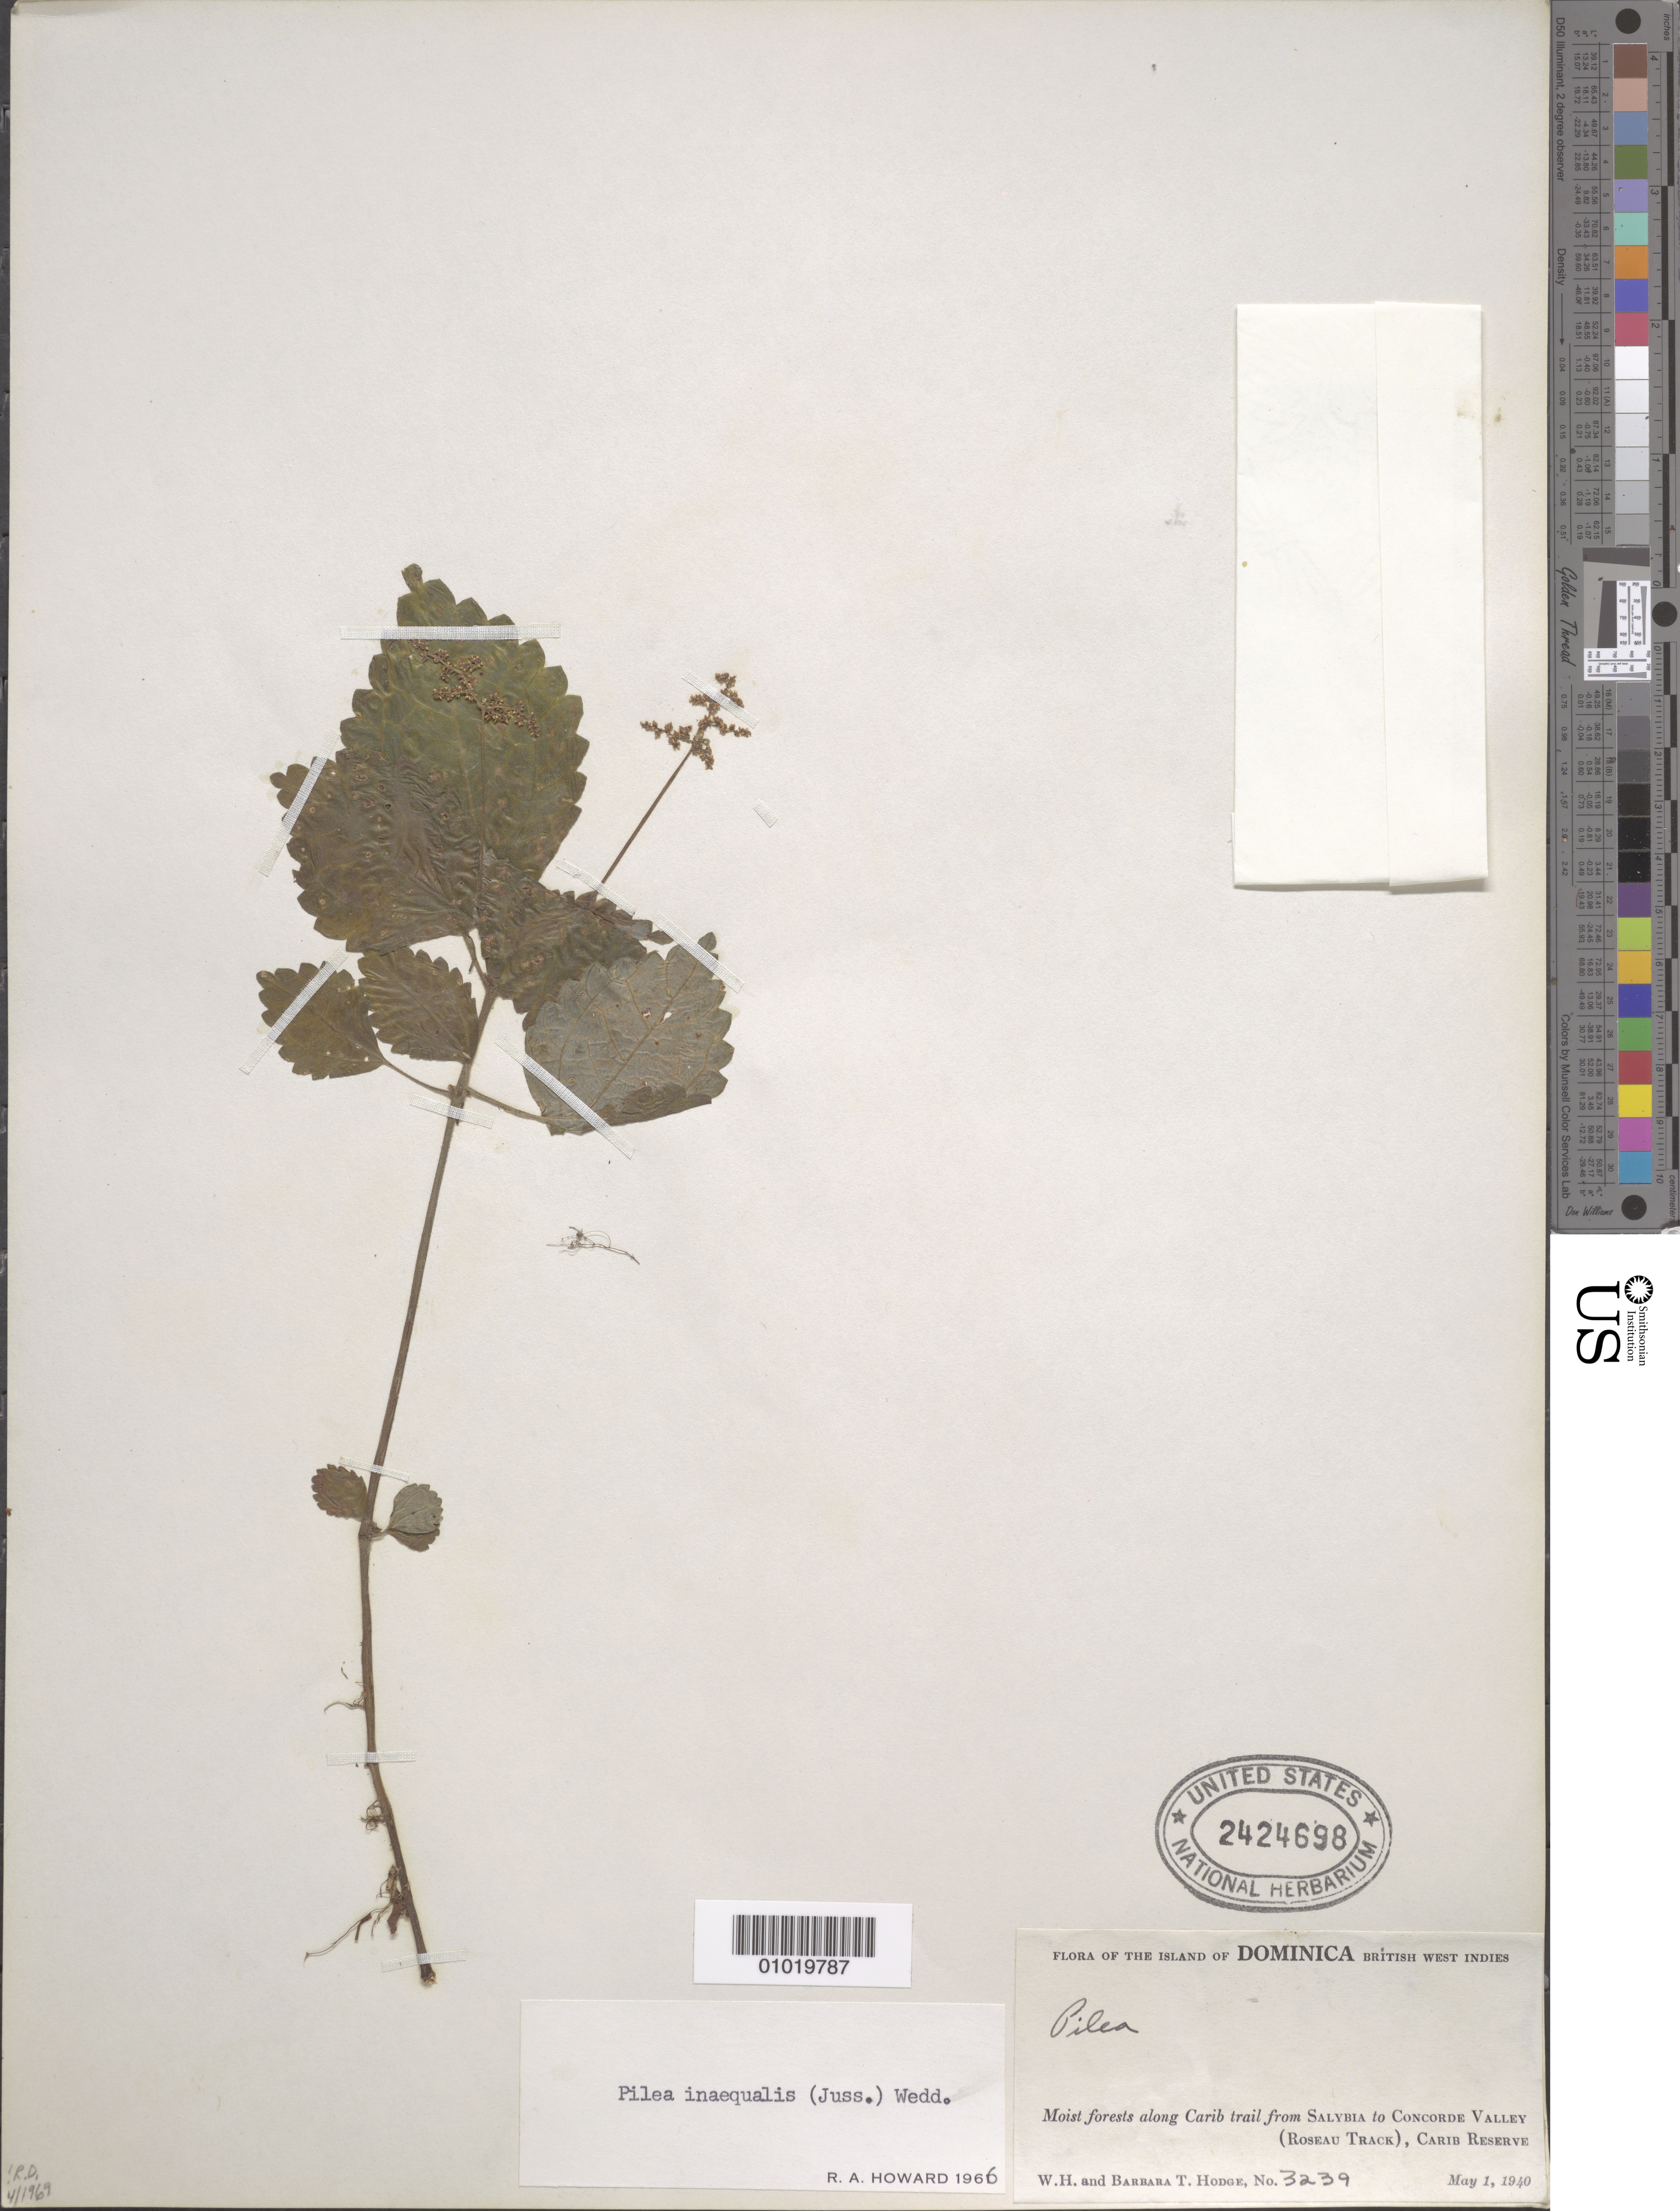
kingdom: Plantae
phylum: Tracheophyta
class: Magnoliopsida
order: Rosales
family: Urticaceae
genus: Pilea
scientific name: Pilea inaequalis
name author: (Juss. ex Poir.) Wedd.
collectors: W. Hodge & B. Hodge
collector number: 3239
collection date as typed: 01 May 1940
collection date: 1940-05-01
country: Dominica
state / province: St. David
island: Dominica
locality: Moist forests along Carib trail from Salybia to Concorde Valley (Roseau Track, Carib Reserve)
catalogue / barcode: US 2424698